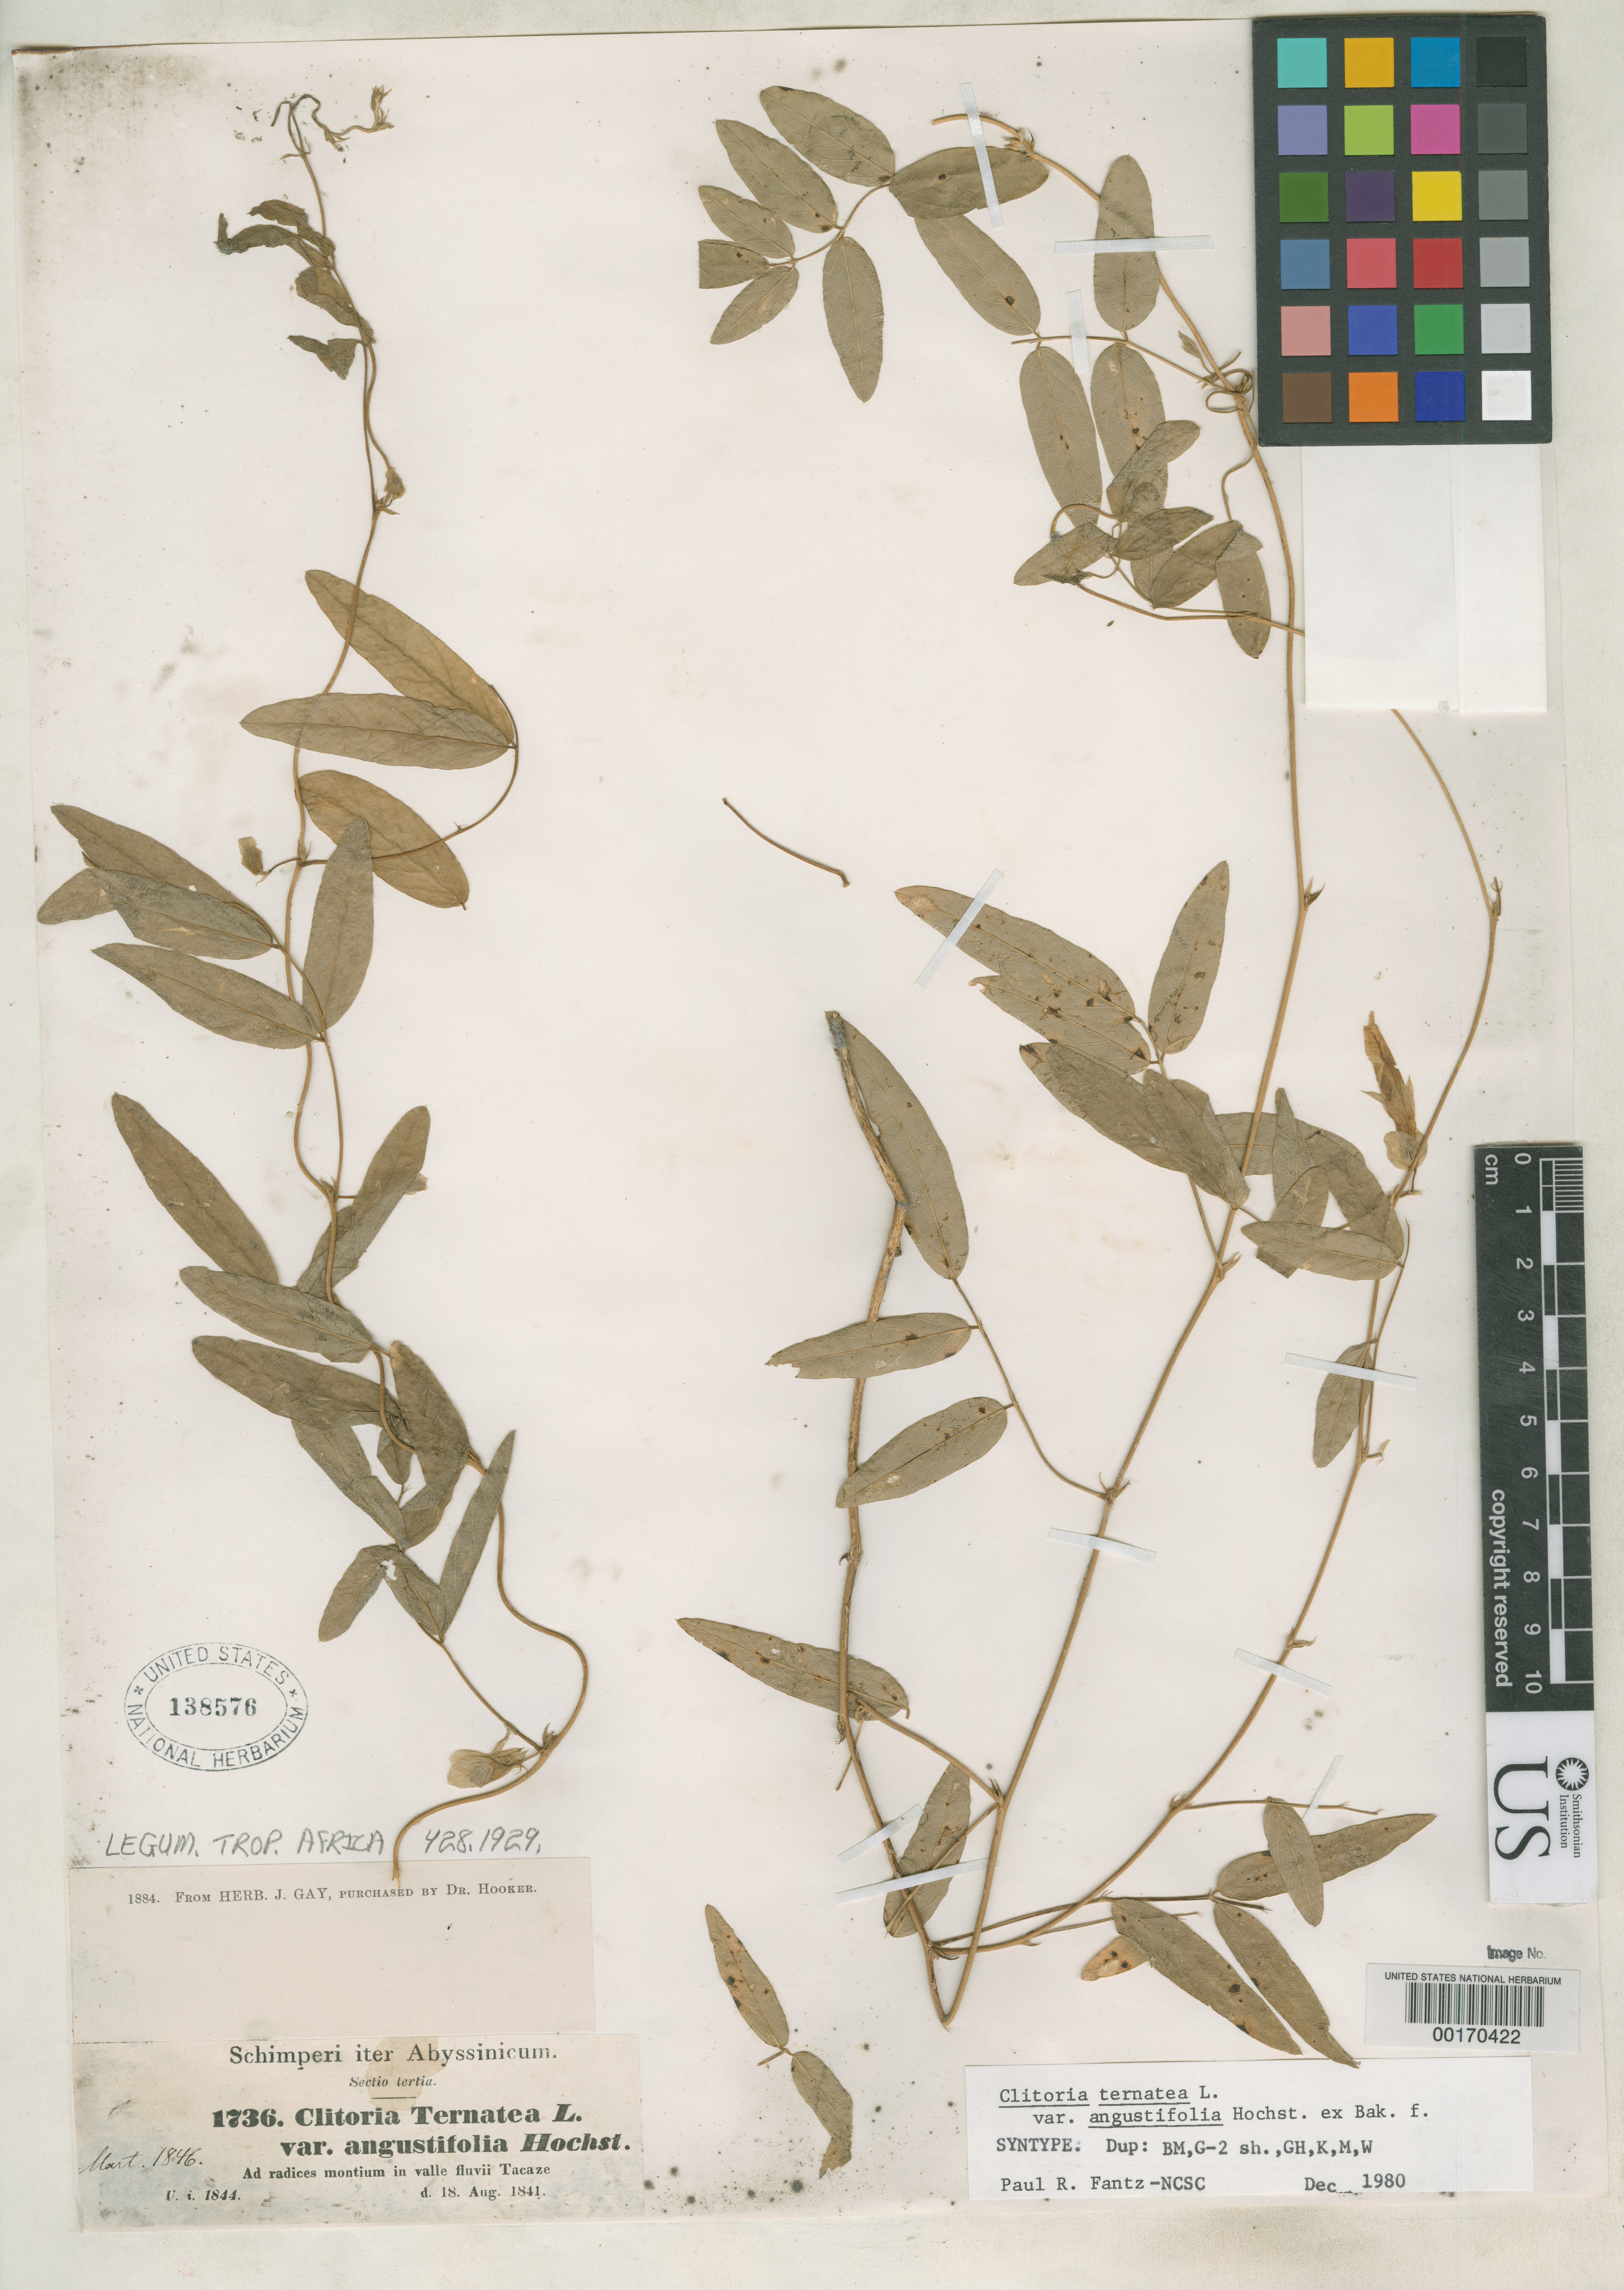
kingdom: Plantae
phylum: Tracheophyta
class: Magnoliopsida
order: Fabales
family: Fabaceae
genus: Clitoria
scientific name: Clitoria ternatea var. angustifolia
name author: Hochst. ex Baker f.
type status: Isosyntype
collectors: G. W. Schimper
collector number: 1736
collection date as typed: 18 Aug 1841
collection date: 1841-08-18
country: Ethiopia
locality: Ad Radices montium in valle fluvii Tacaze.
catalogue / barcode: US 138576